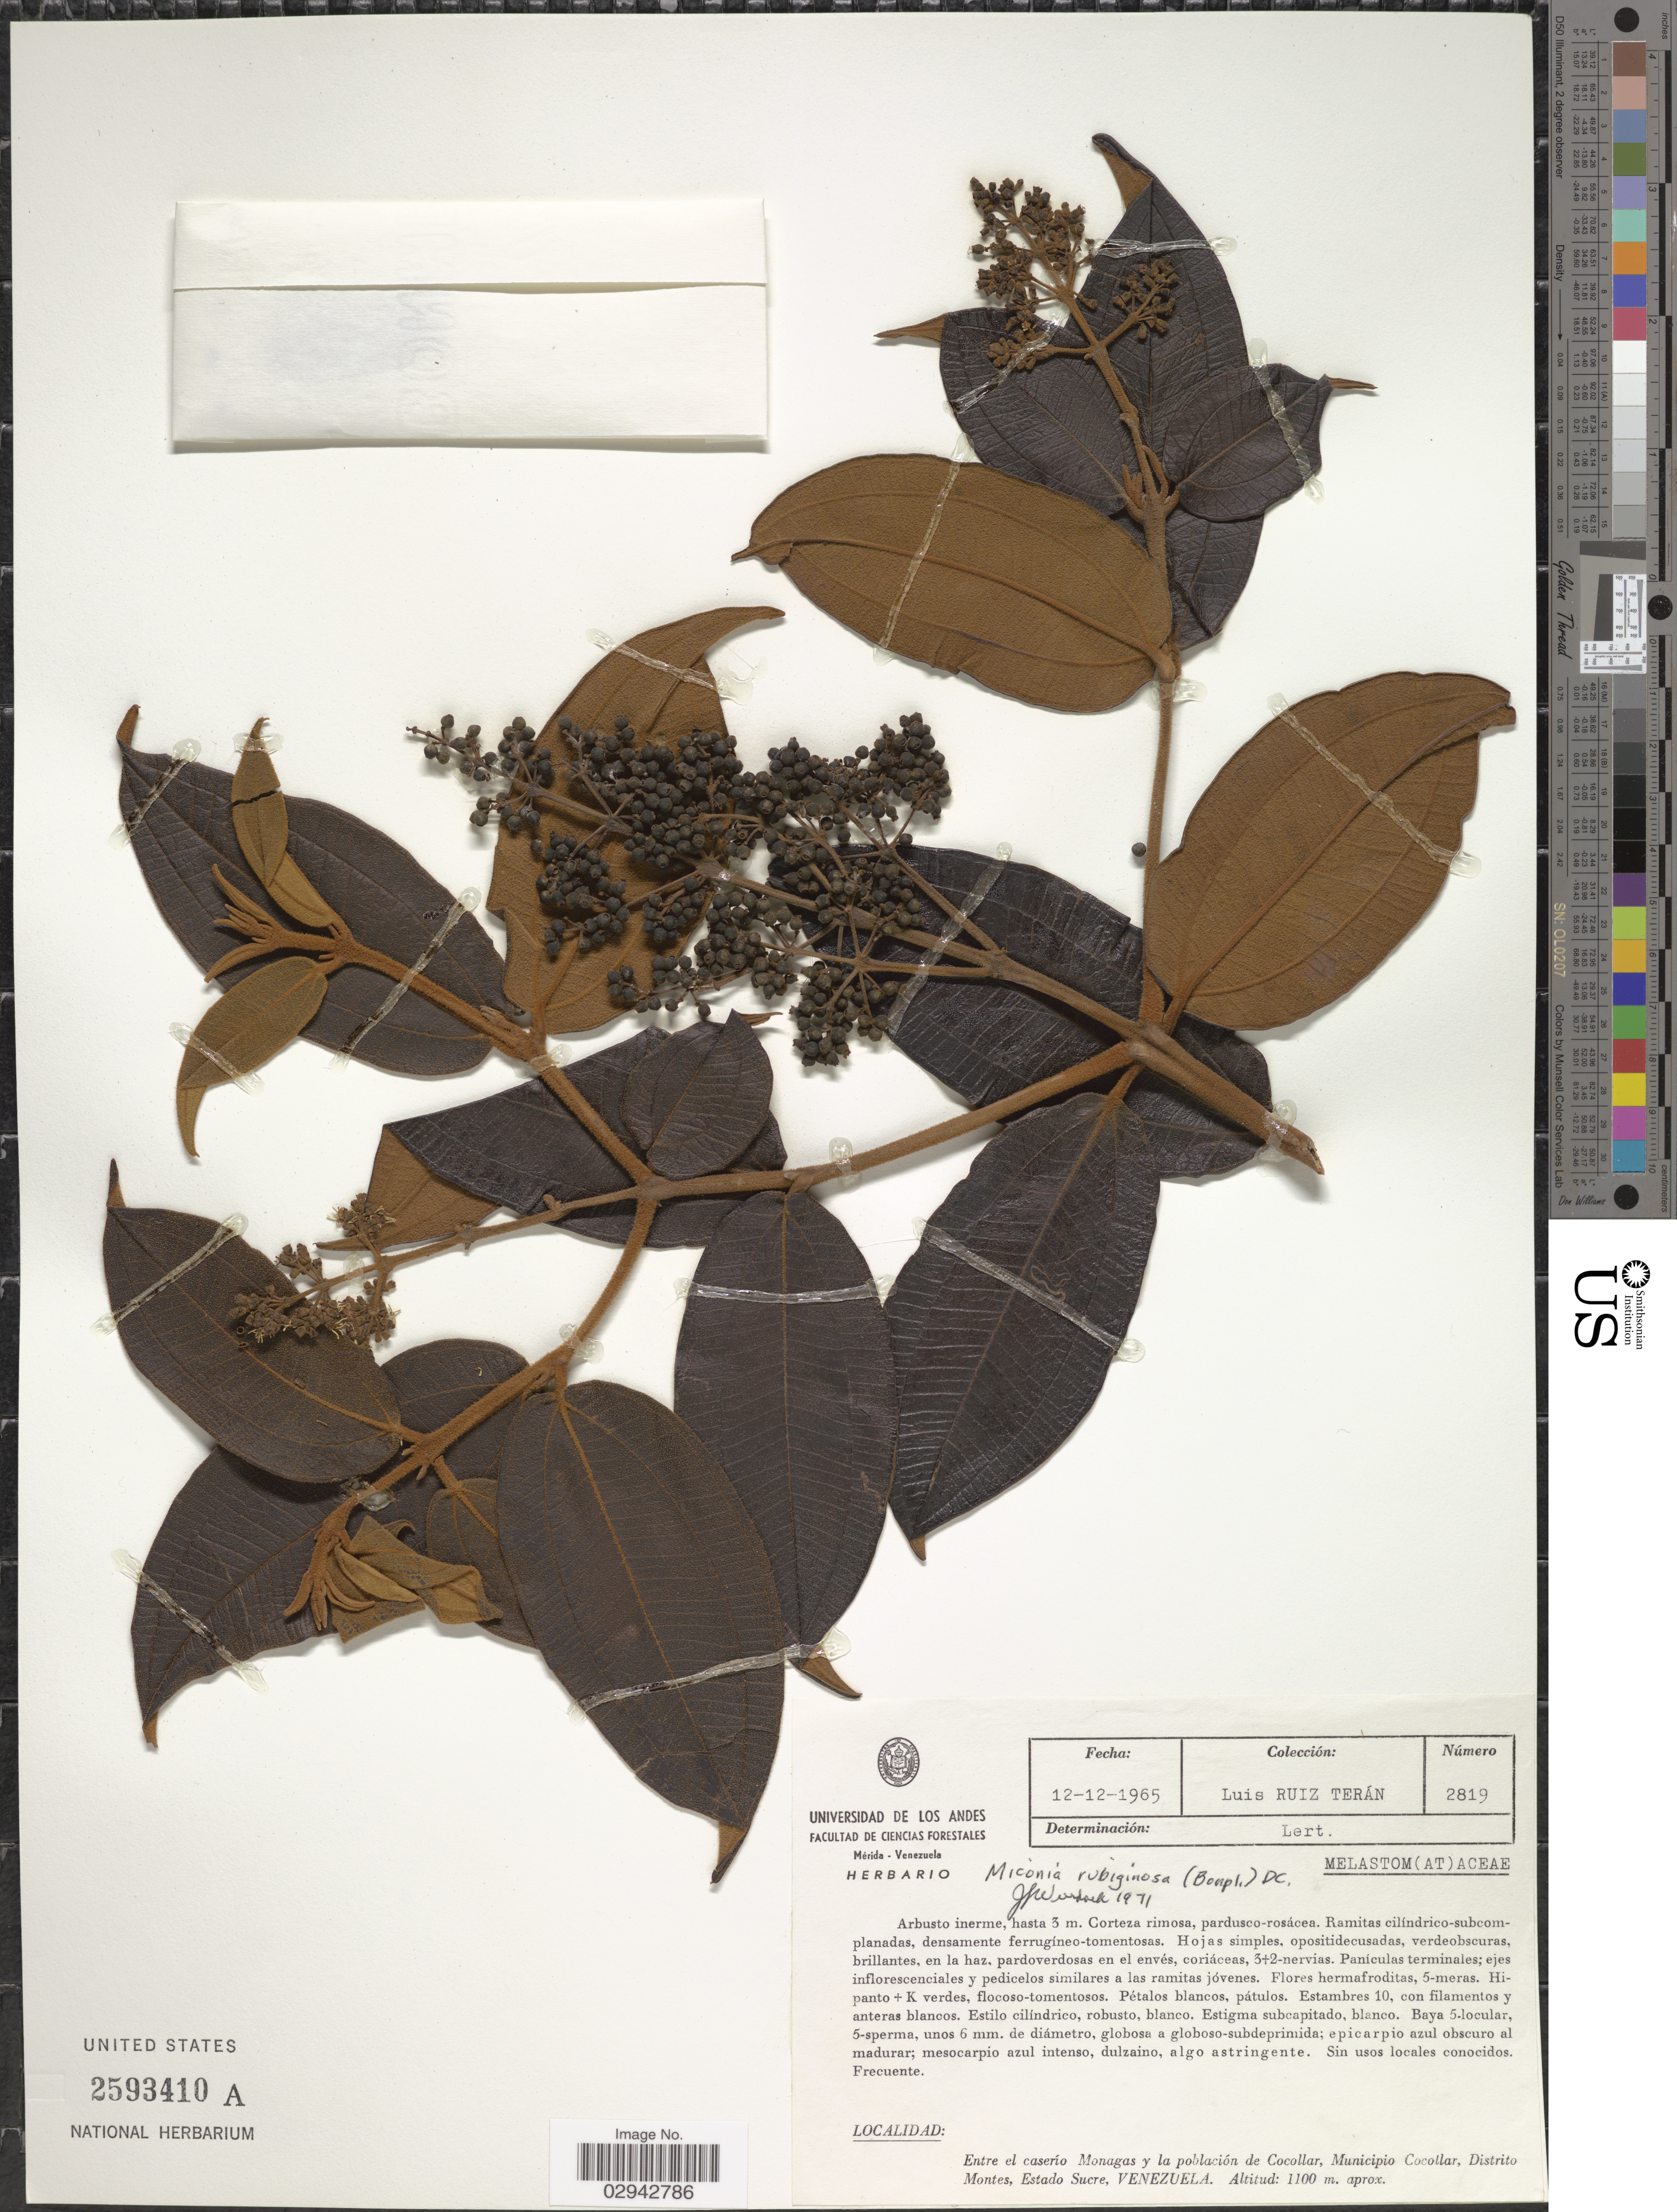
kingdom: Plantae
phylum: Tracheophyta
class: Magnoliopsida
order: Myrtales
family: Melastomataceae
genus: Miconia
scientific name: Miconia rubiginosa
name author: (Bonpl.) DC.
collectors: L. Teran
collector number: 2819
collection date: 1965-12-12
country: Venezuela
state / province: Sucre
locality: Entre el caserío Monagas y la población de Cocollar, Municipio Cocollar, Distrito Montes.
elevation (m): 1100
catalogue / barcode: US 2593410A